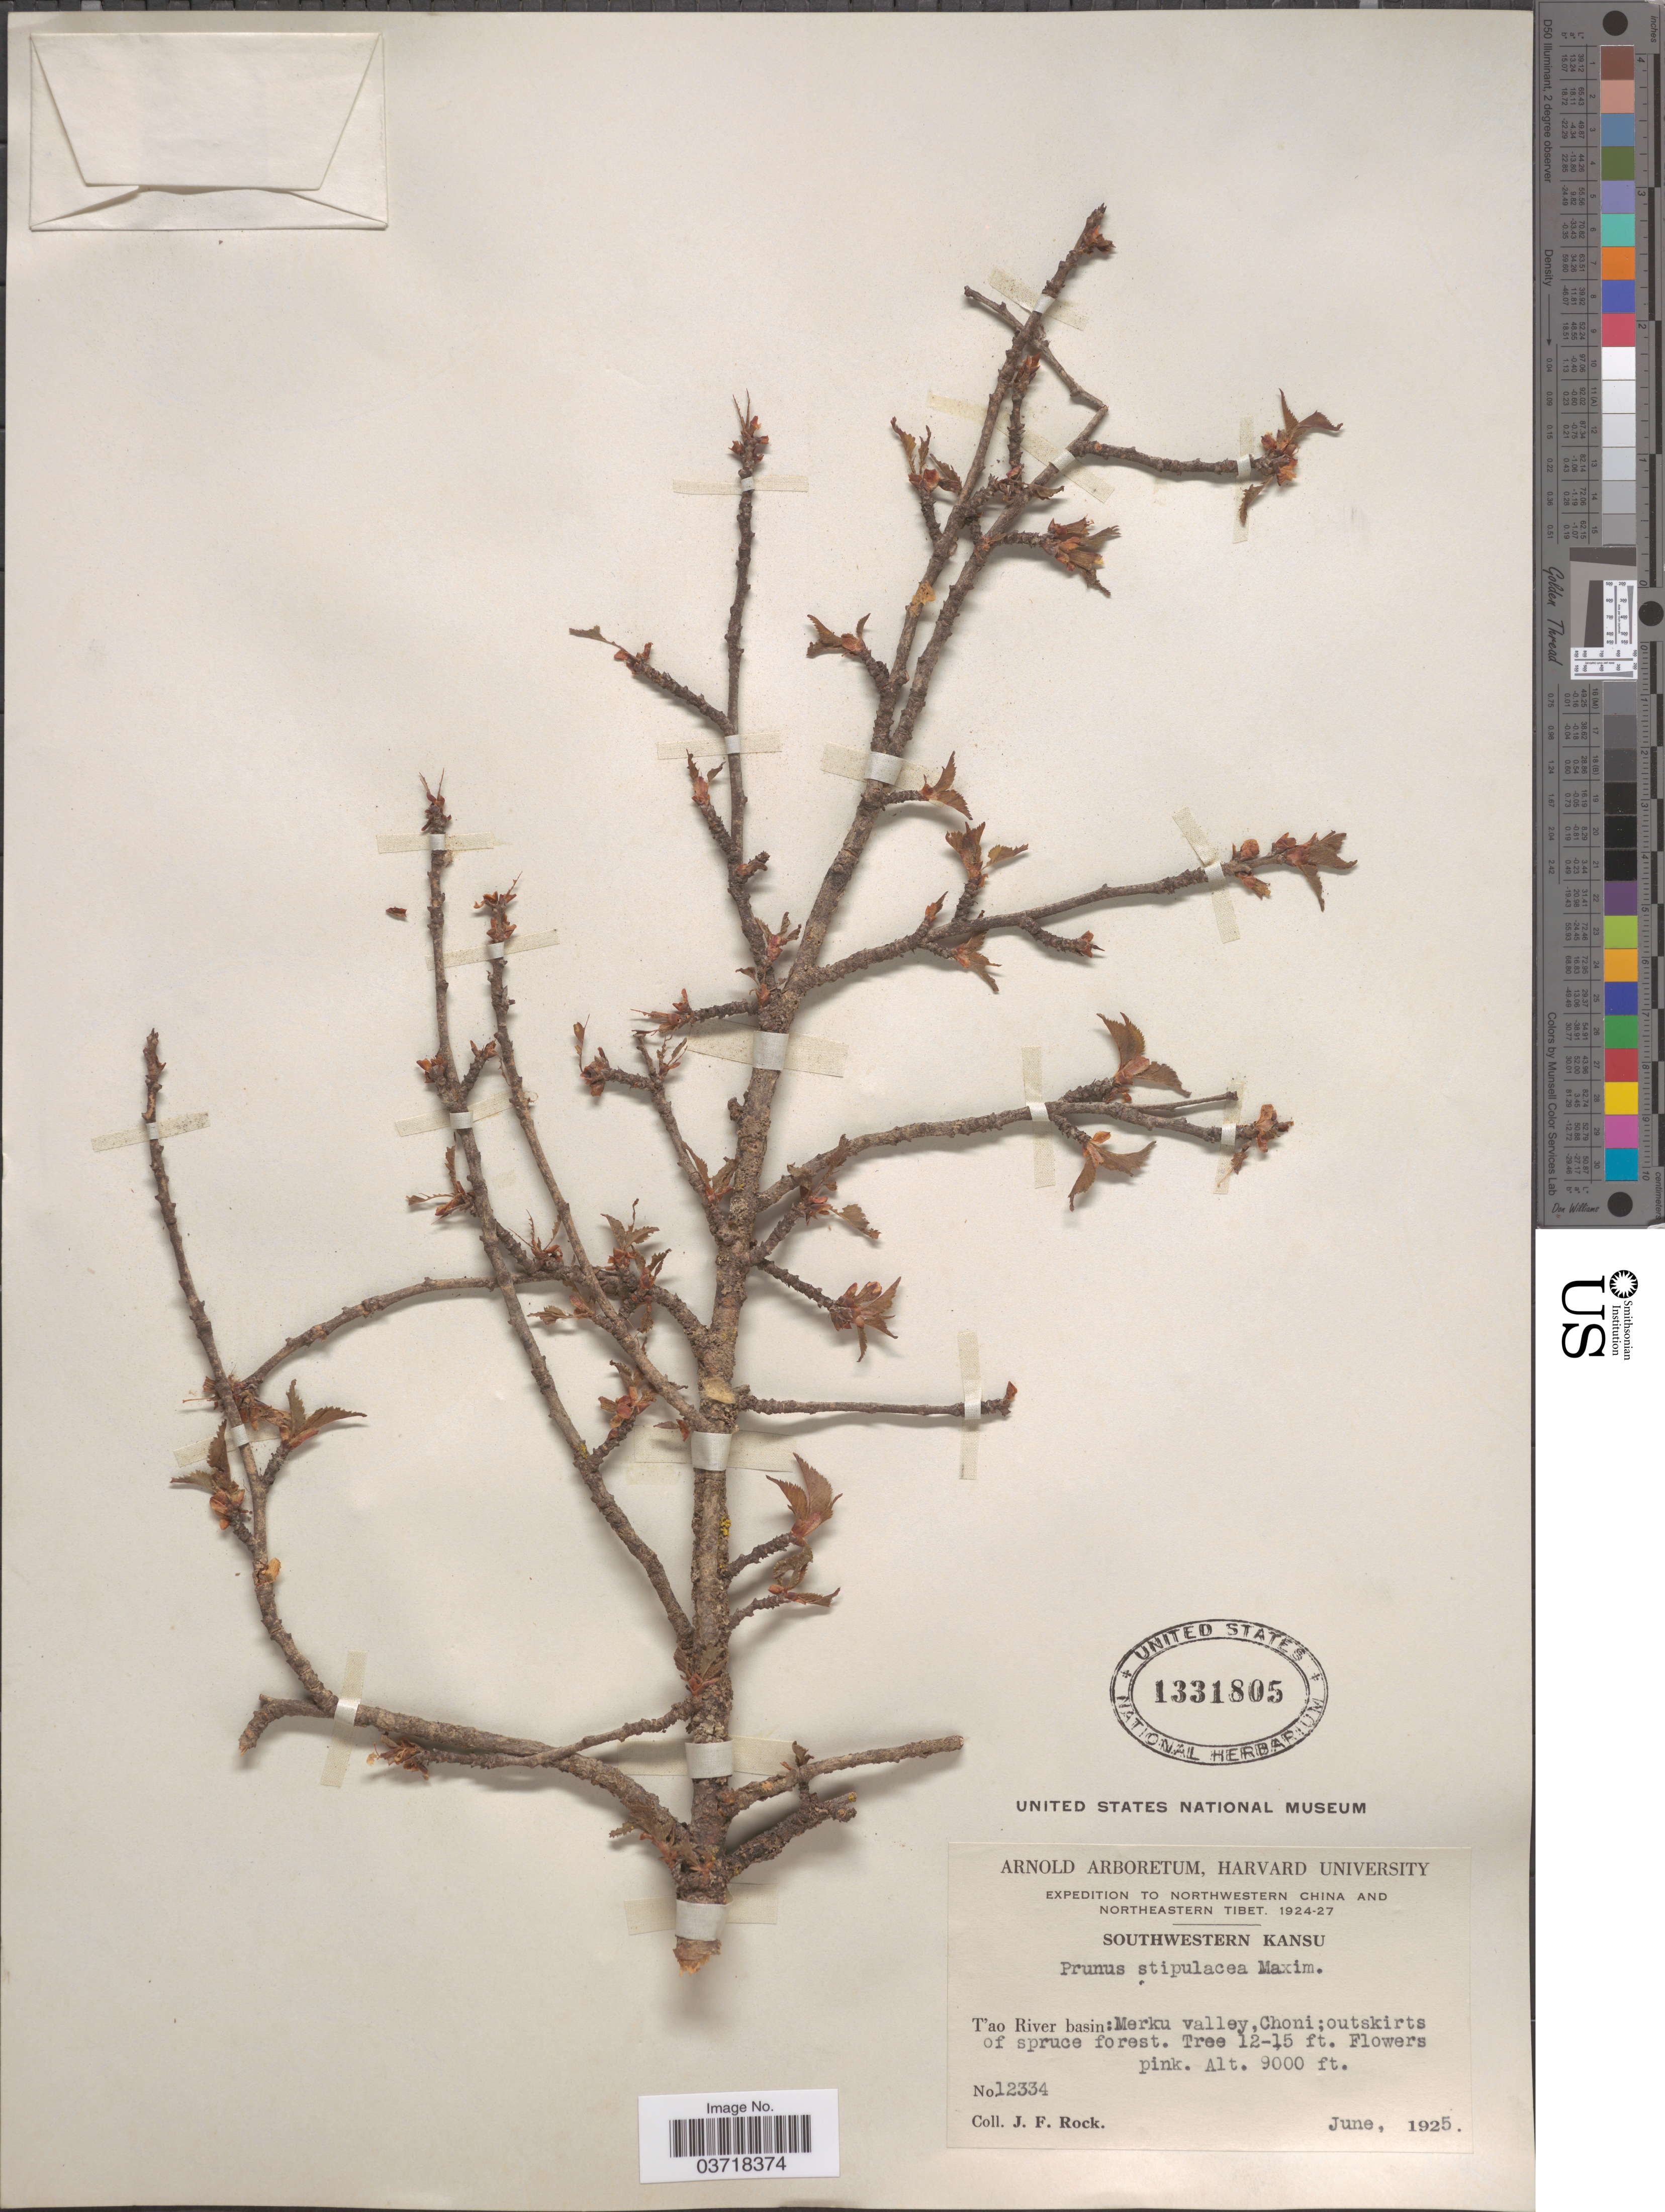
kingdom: Plantae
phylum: Tracheophyta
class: Magnoliopsida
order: Rosales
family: Rosaceae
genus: Prunus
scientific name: Prunus stipulacea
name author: Maxim.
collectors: J. Rock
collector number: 12334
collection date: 1925-06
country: China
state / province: Gansu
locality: Northwestern China. Southwestern Kansu. T'ao River basin: Merku valley, Choni; outskirts of spruce forest.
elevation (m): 2743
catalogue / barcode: US 1331805